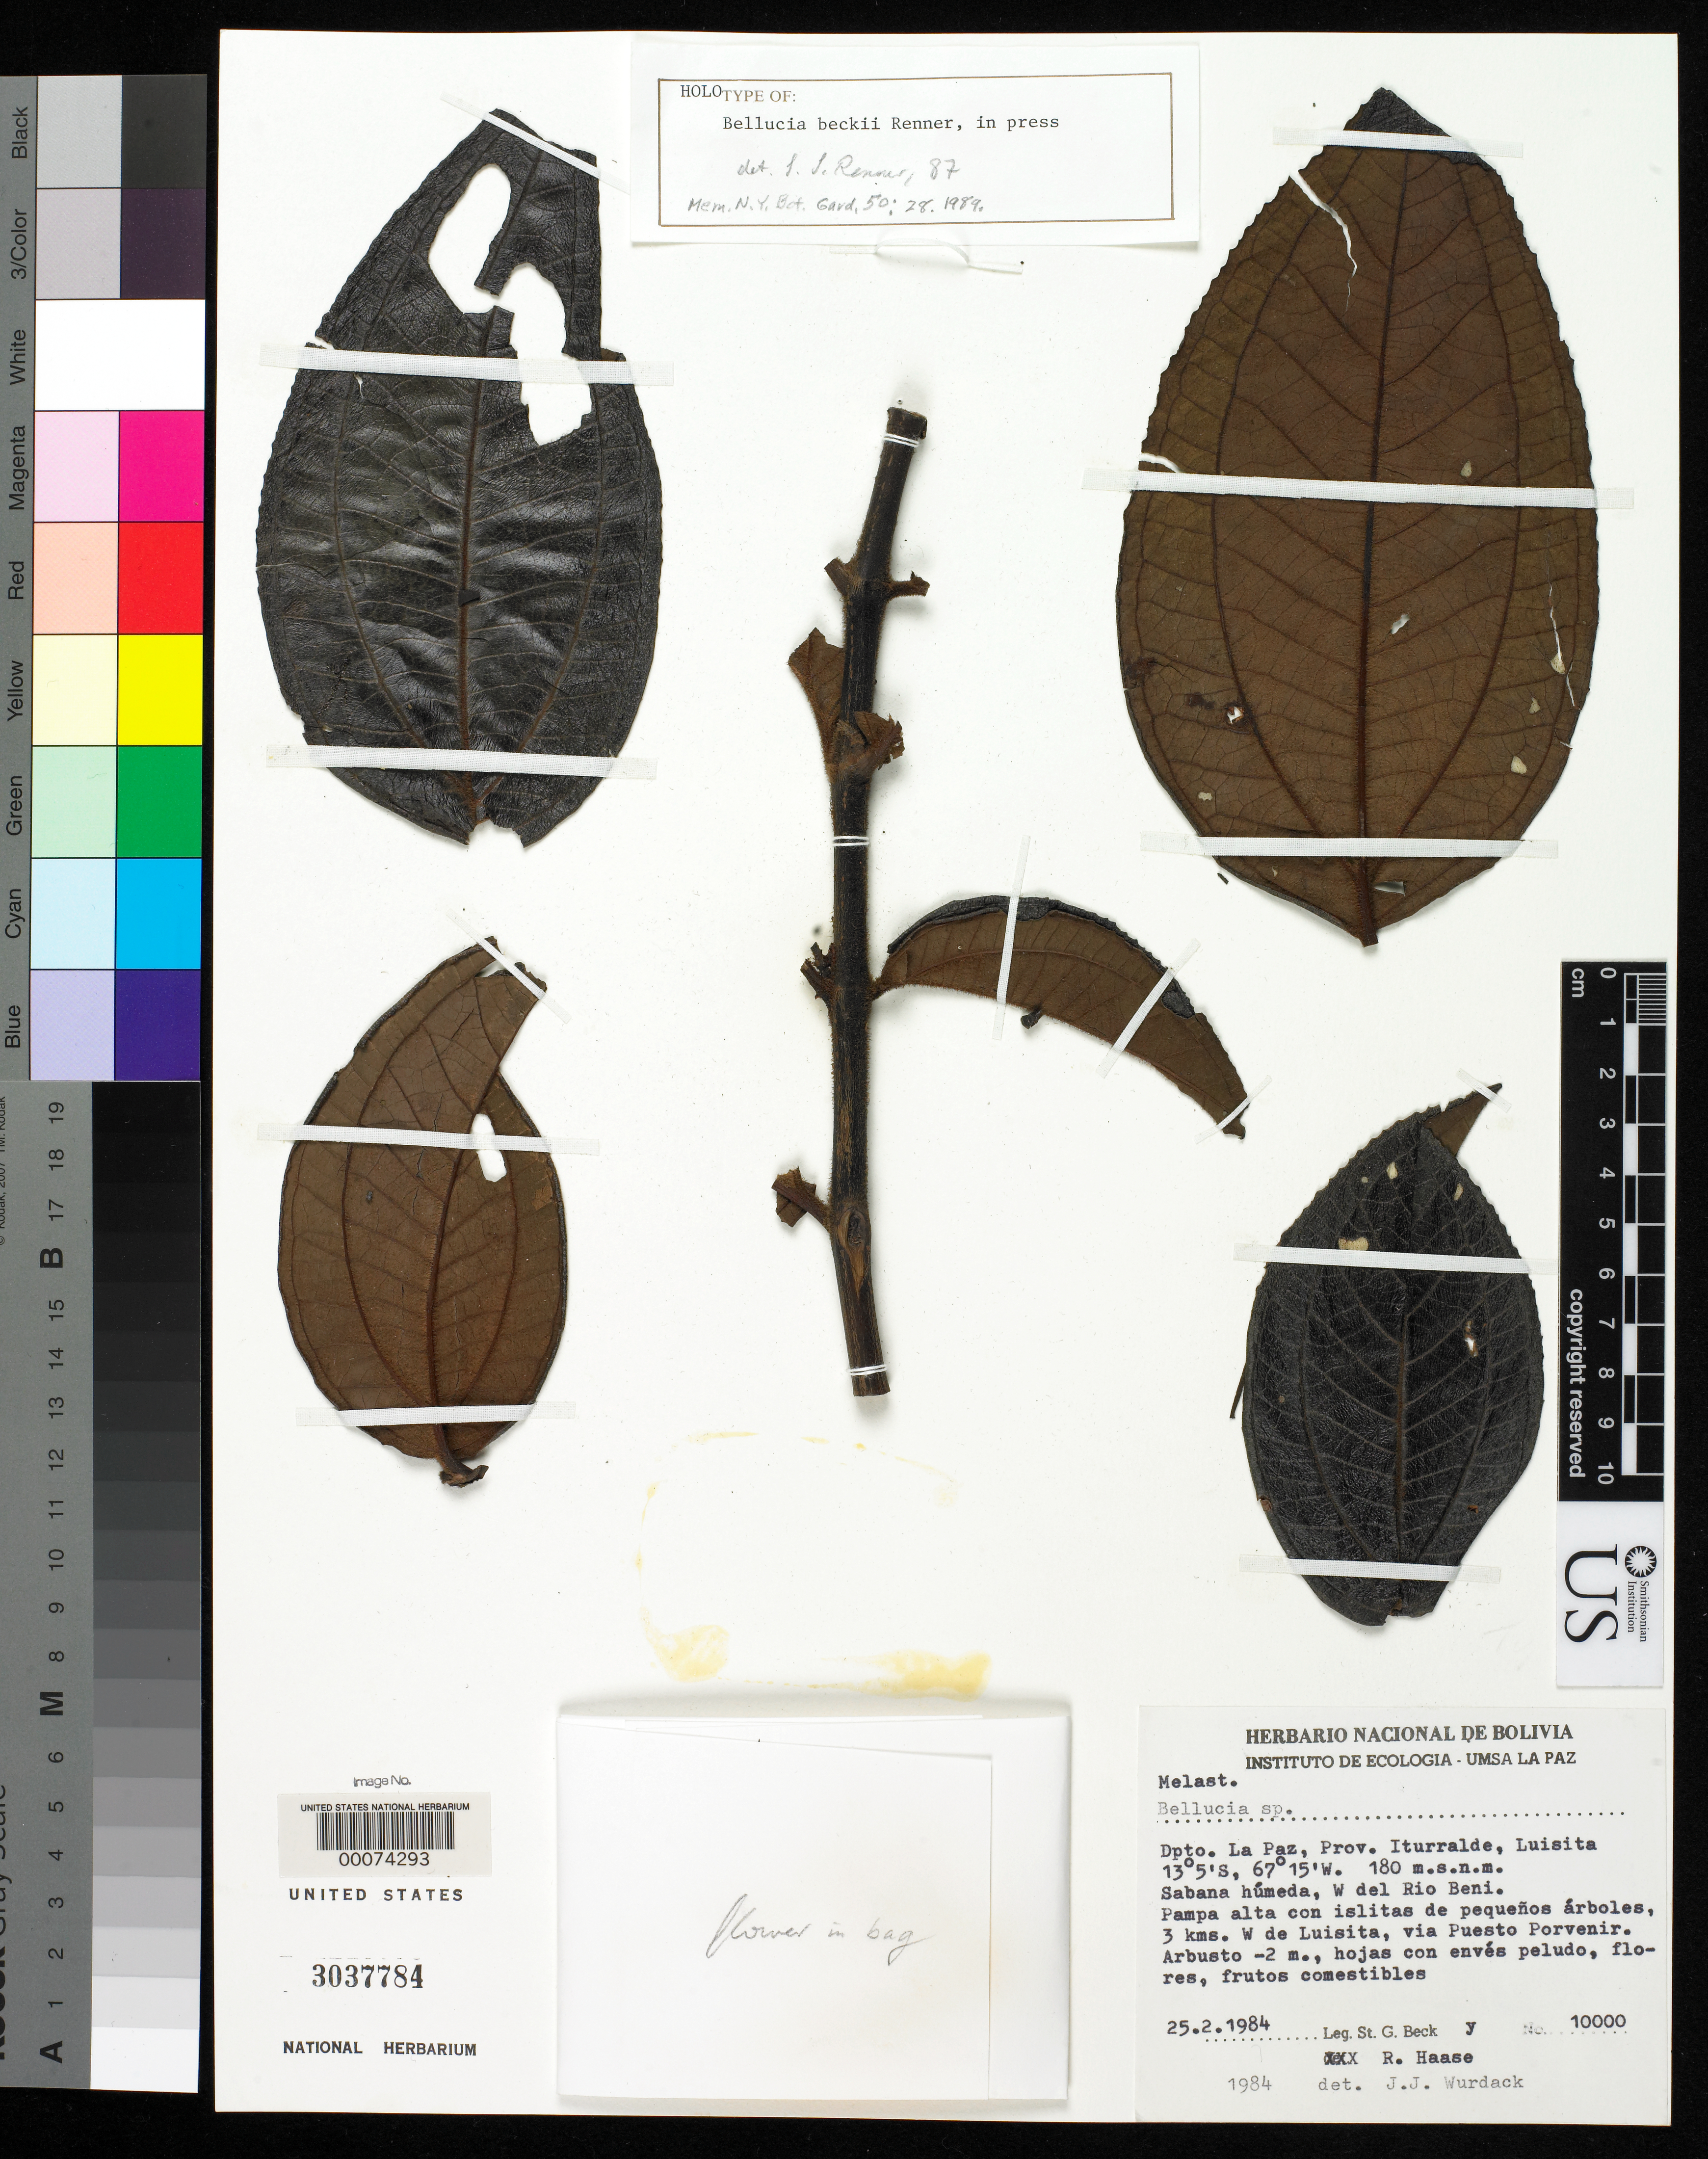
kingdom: Plantae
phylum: Tracheophyta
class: Magnoliopsida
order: Myrtales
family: Melastomataceae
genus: Bellucia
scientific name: Bellucia beckii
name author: S.S. Renner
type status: Holotype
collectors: S. G. Beck & R. Haase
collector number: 10000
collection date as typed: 25 Feb 1984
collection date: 1984-02-25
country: Bolivia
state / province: La Paz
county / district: Iturralde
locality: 3 km W of Luisita, via Puesto Porvenir, W of Rio Beni.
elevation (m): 180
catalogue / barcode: US 3037784